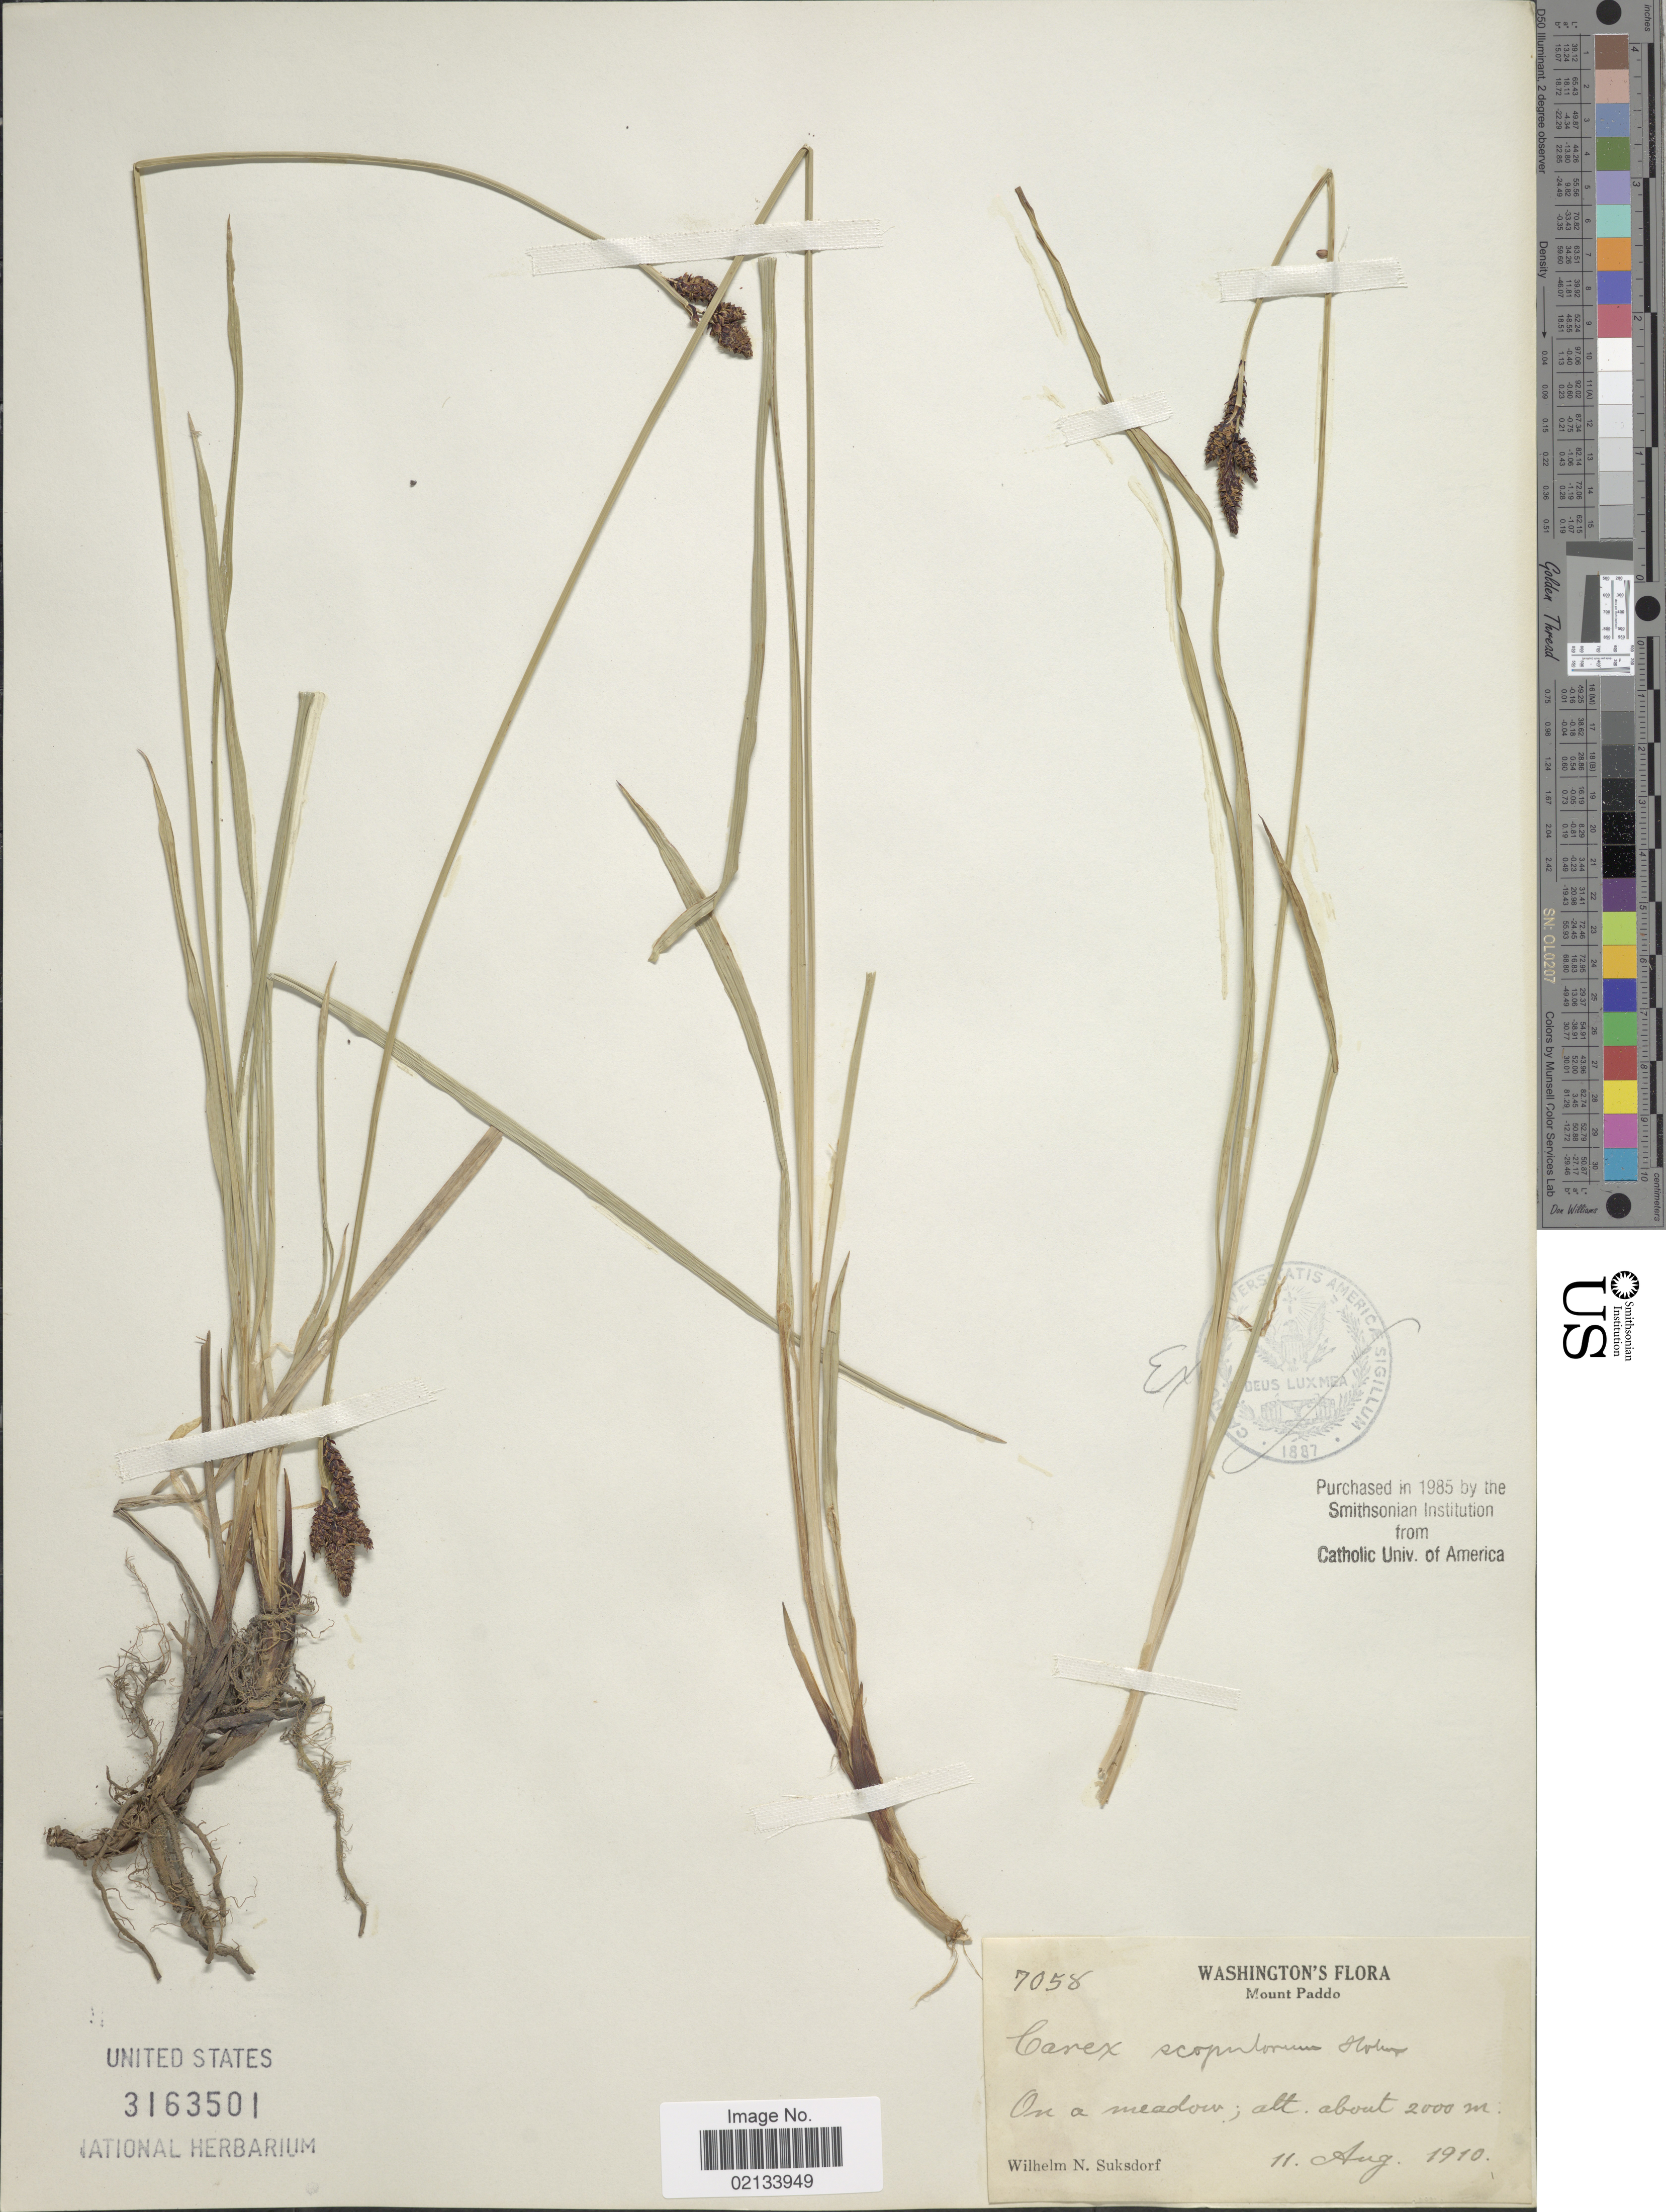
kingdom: Plantae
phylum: Tracheophyta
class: Liliopsida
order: Poales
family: Cyperaceae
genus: Carex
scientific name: Carex scopulorum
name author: Holm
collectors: W. N. Suksdorf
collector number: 7058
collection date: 1910-08-11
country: United States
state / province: Washington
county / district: Skamania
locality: Mount Paddo, on a meadow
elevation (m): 2000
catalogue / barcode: US 3163501